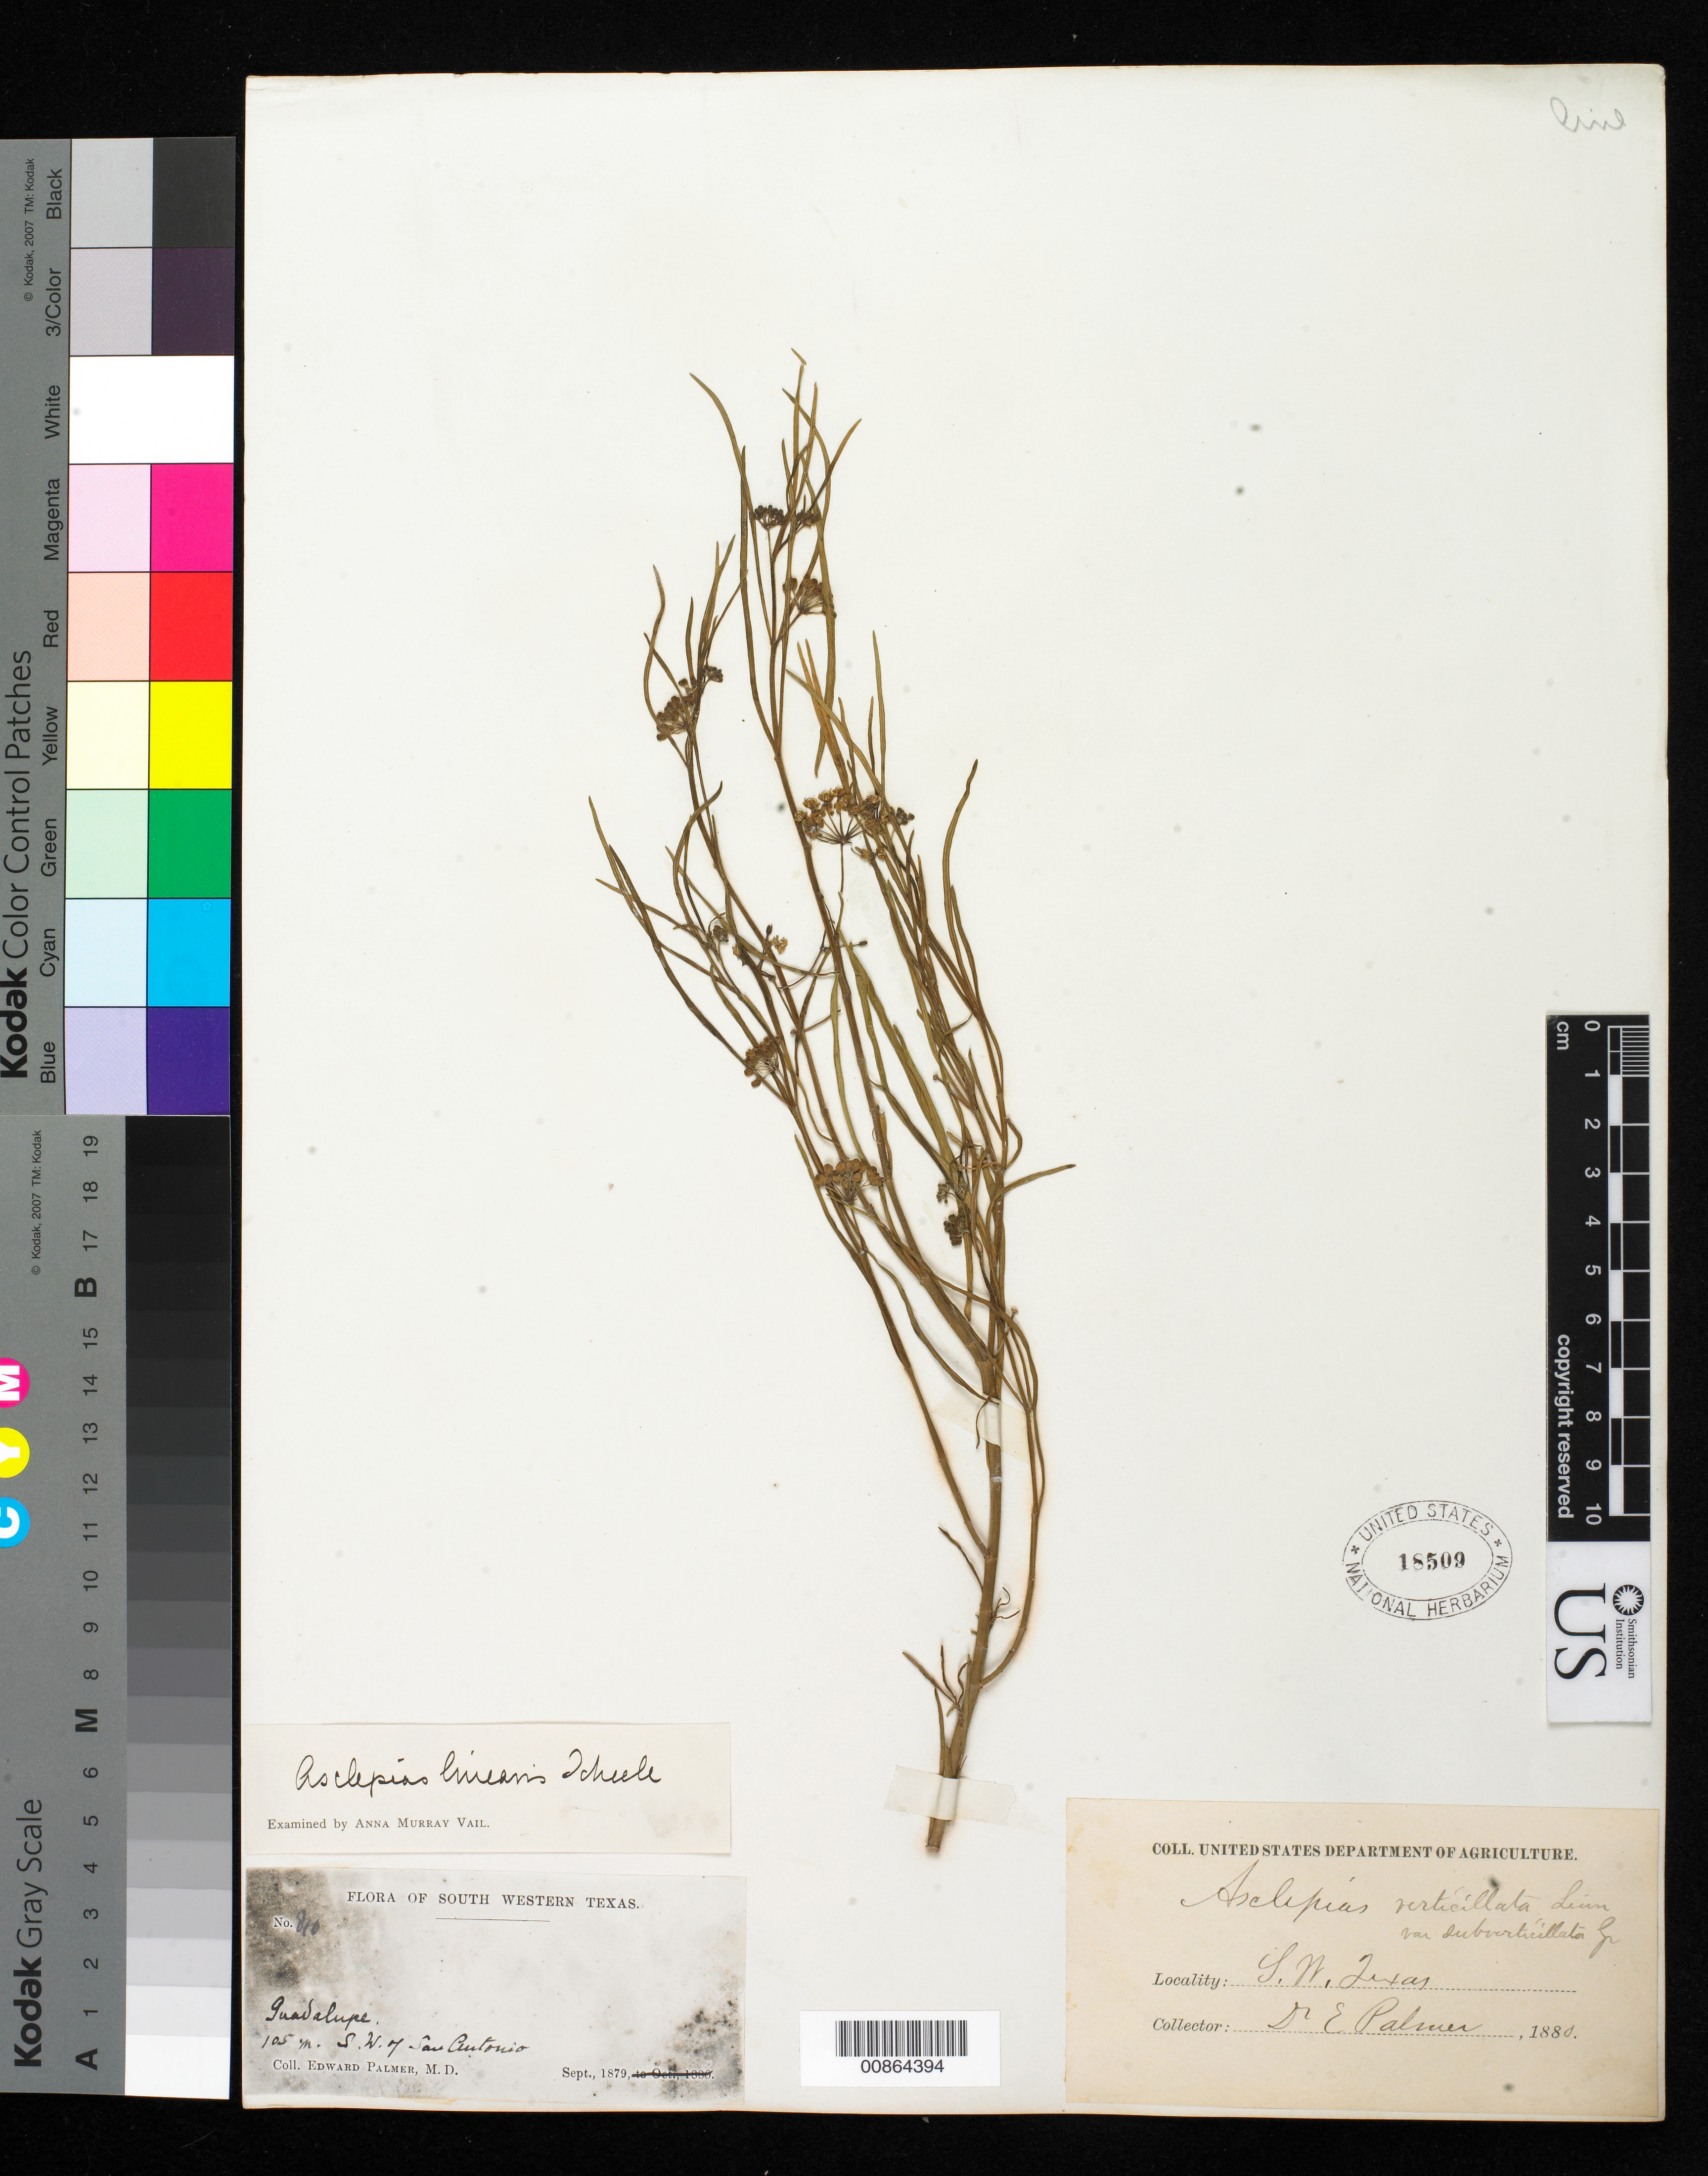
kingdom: Plantae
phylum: Tracheophyta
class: Magnoliopsida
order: Gentianales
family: Apocynaceae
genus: Asclepias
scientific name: Asclepias linearis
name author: Scheele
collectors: E. Palmer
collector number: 810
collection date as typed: Sep 1879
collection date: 1879-09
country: United States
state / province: Texas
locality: Guadalupe, 105 mi SW of San Antonio. South Western Texas.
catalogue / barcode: US 18509